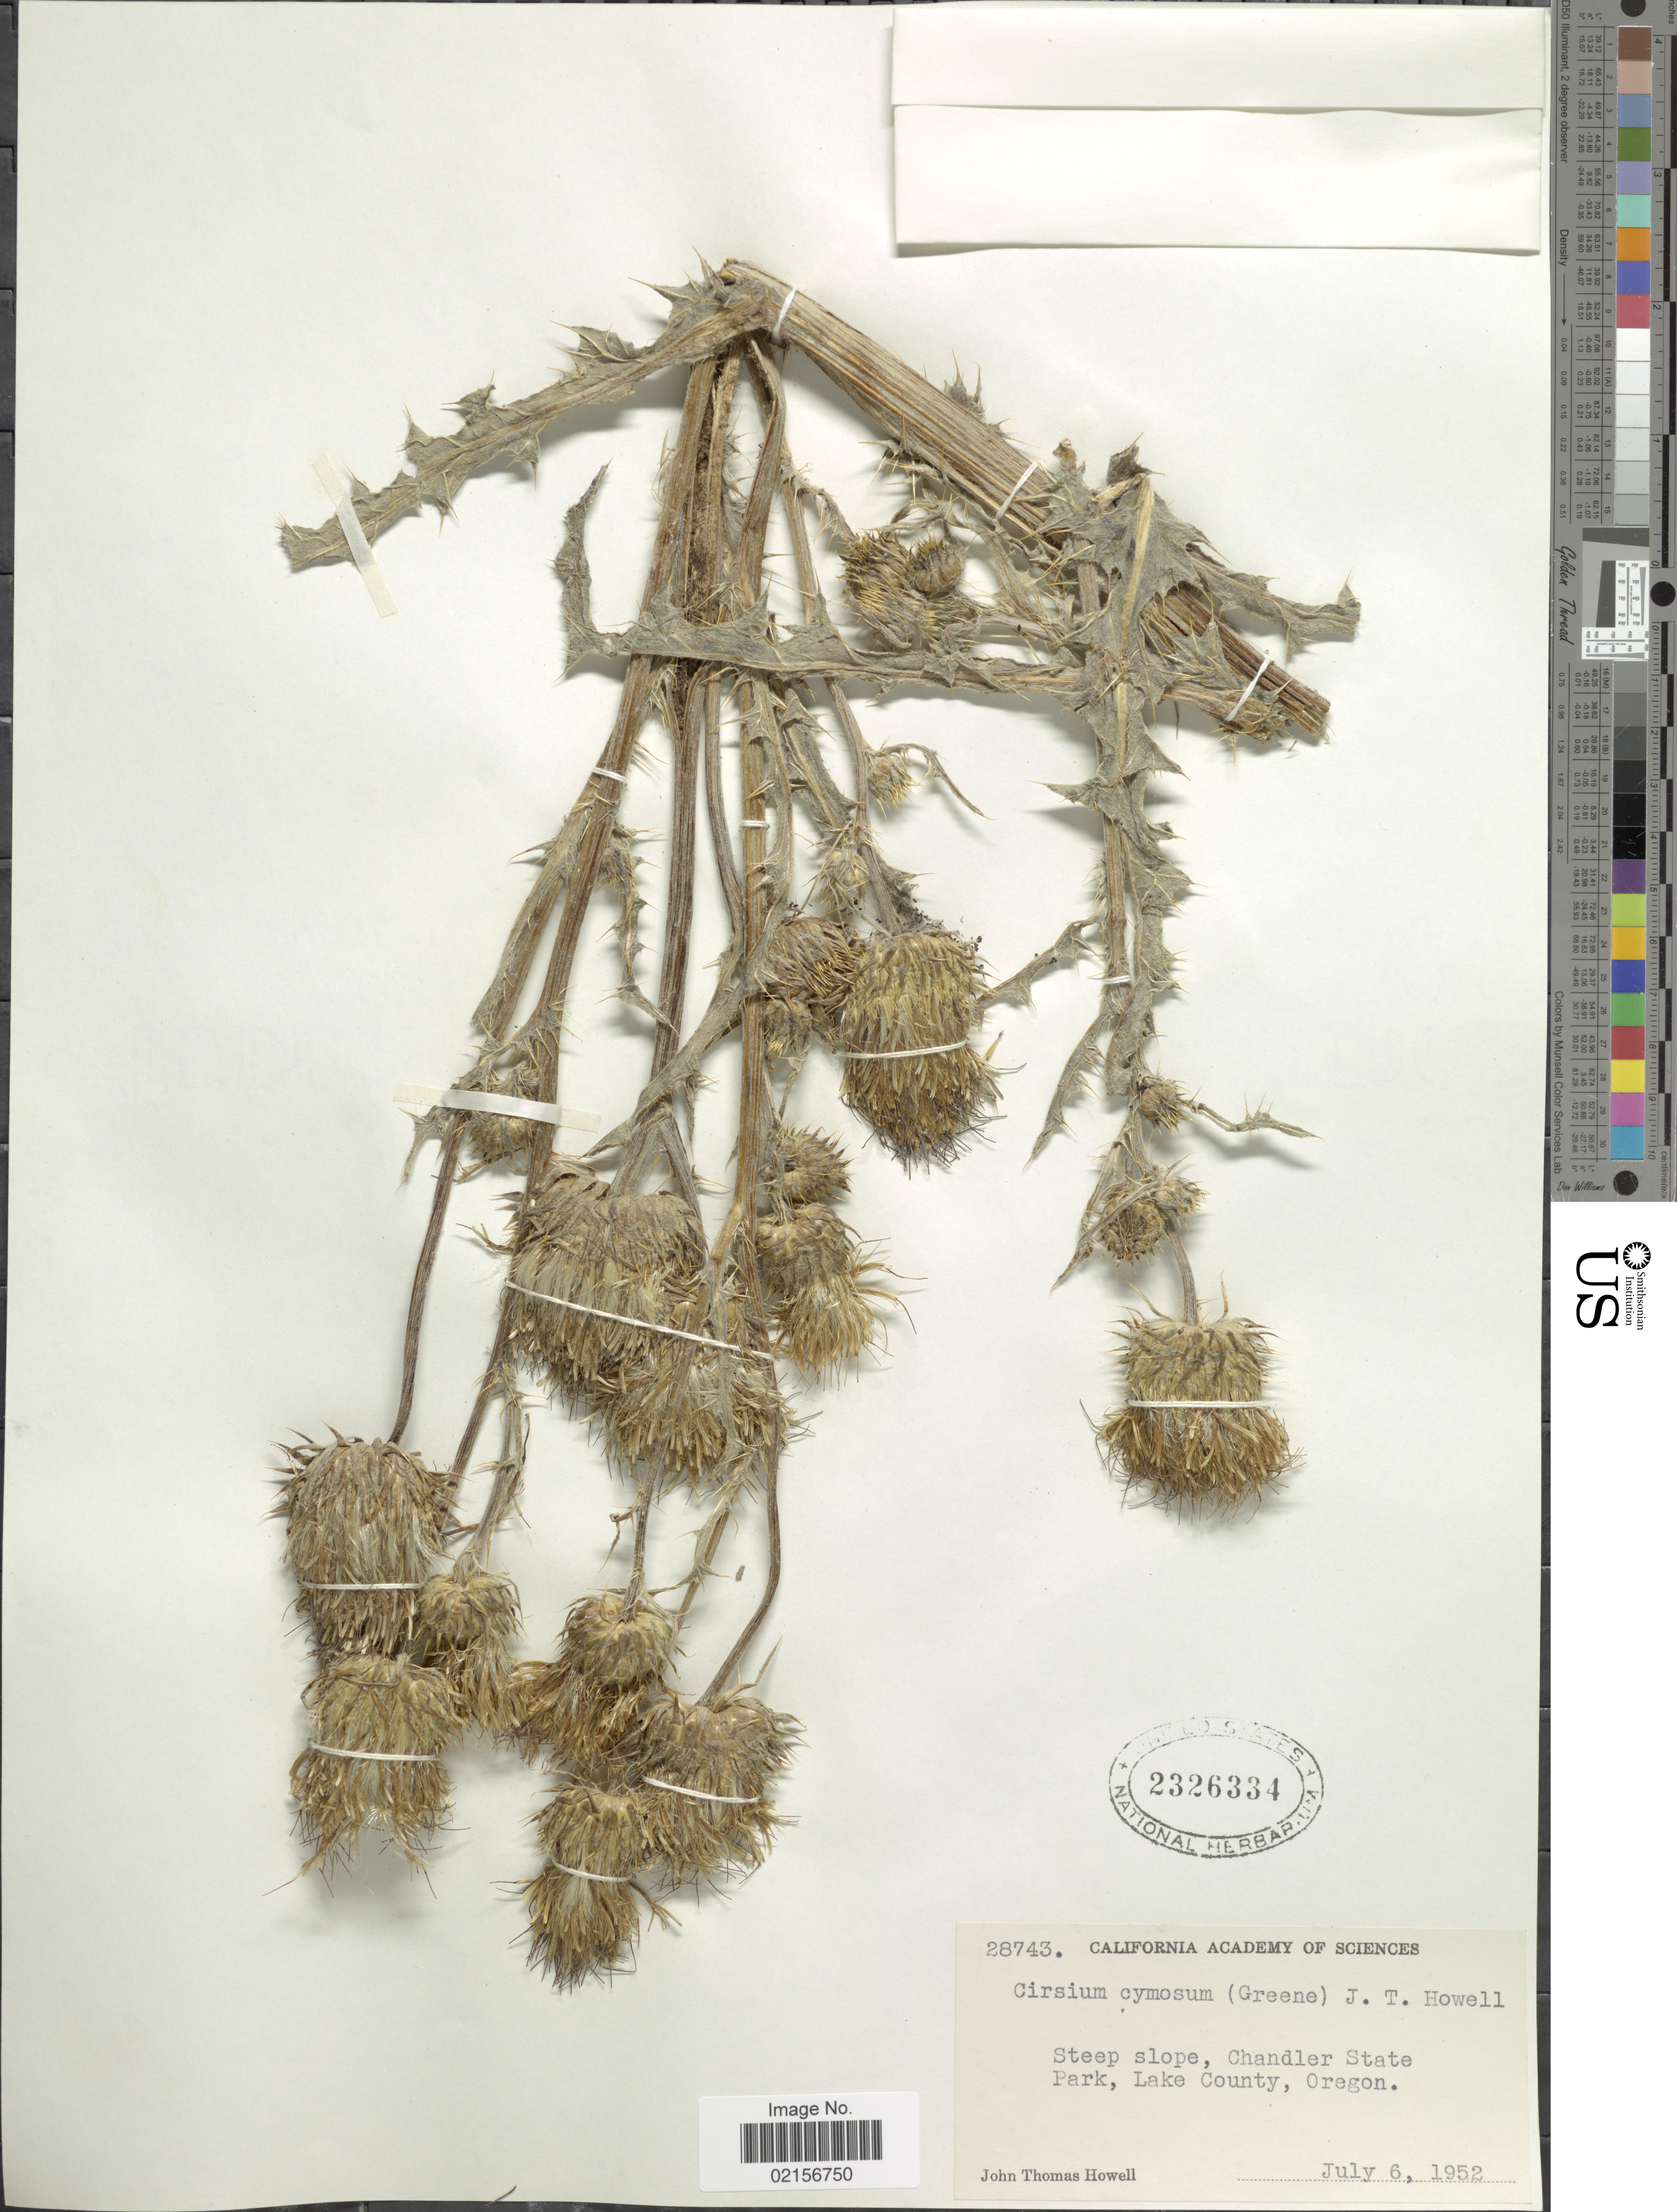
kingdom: Plantae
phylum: Tracheophyta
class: Magnoliopsida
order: Asterales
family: Asteraceae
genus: Cirsium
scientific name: Cirsium cymosum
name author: (Greene) J.T. Howell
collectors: J. T. Howell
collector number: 28743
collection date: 1952-07-06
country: United States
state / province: Oregon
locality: Steep slope, Chandler State Park, Lake County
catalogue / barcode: US 2326334